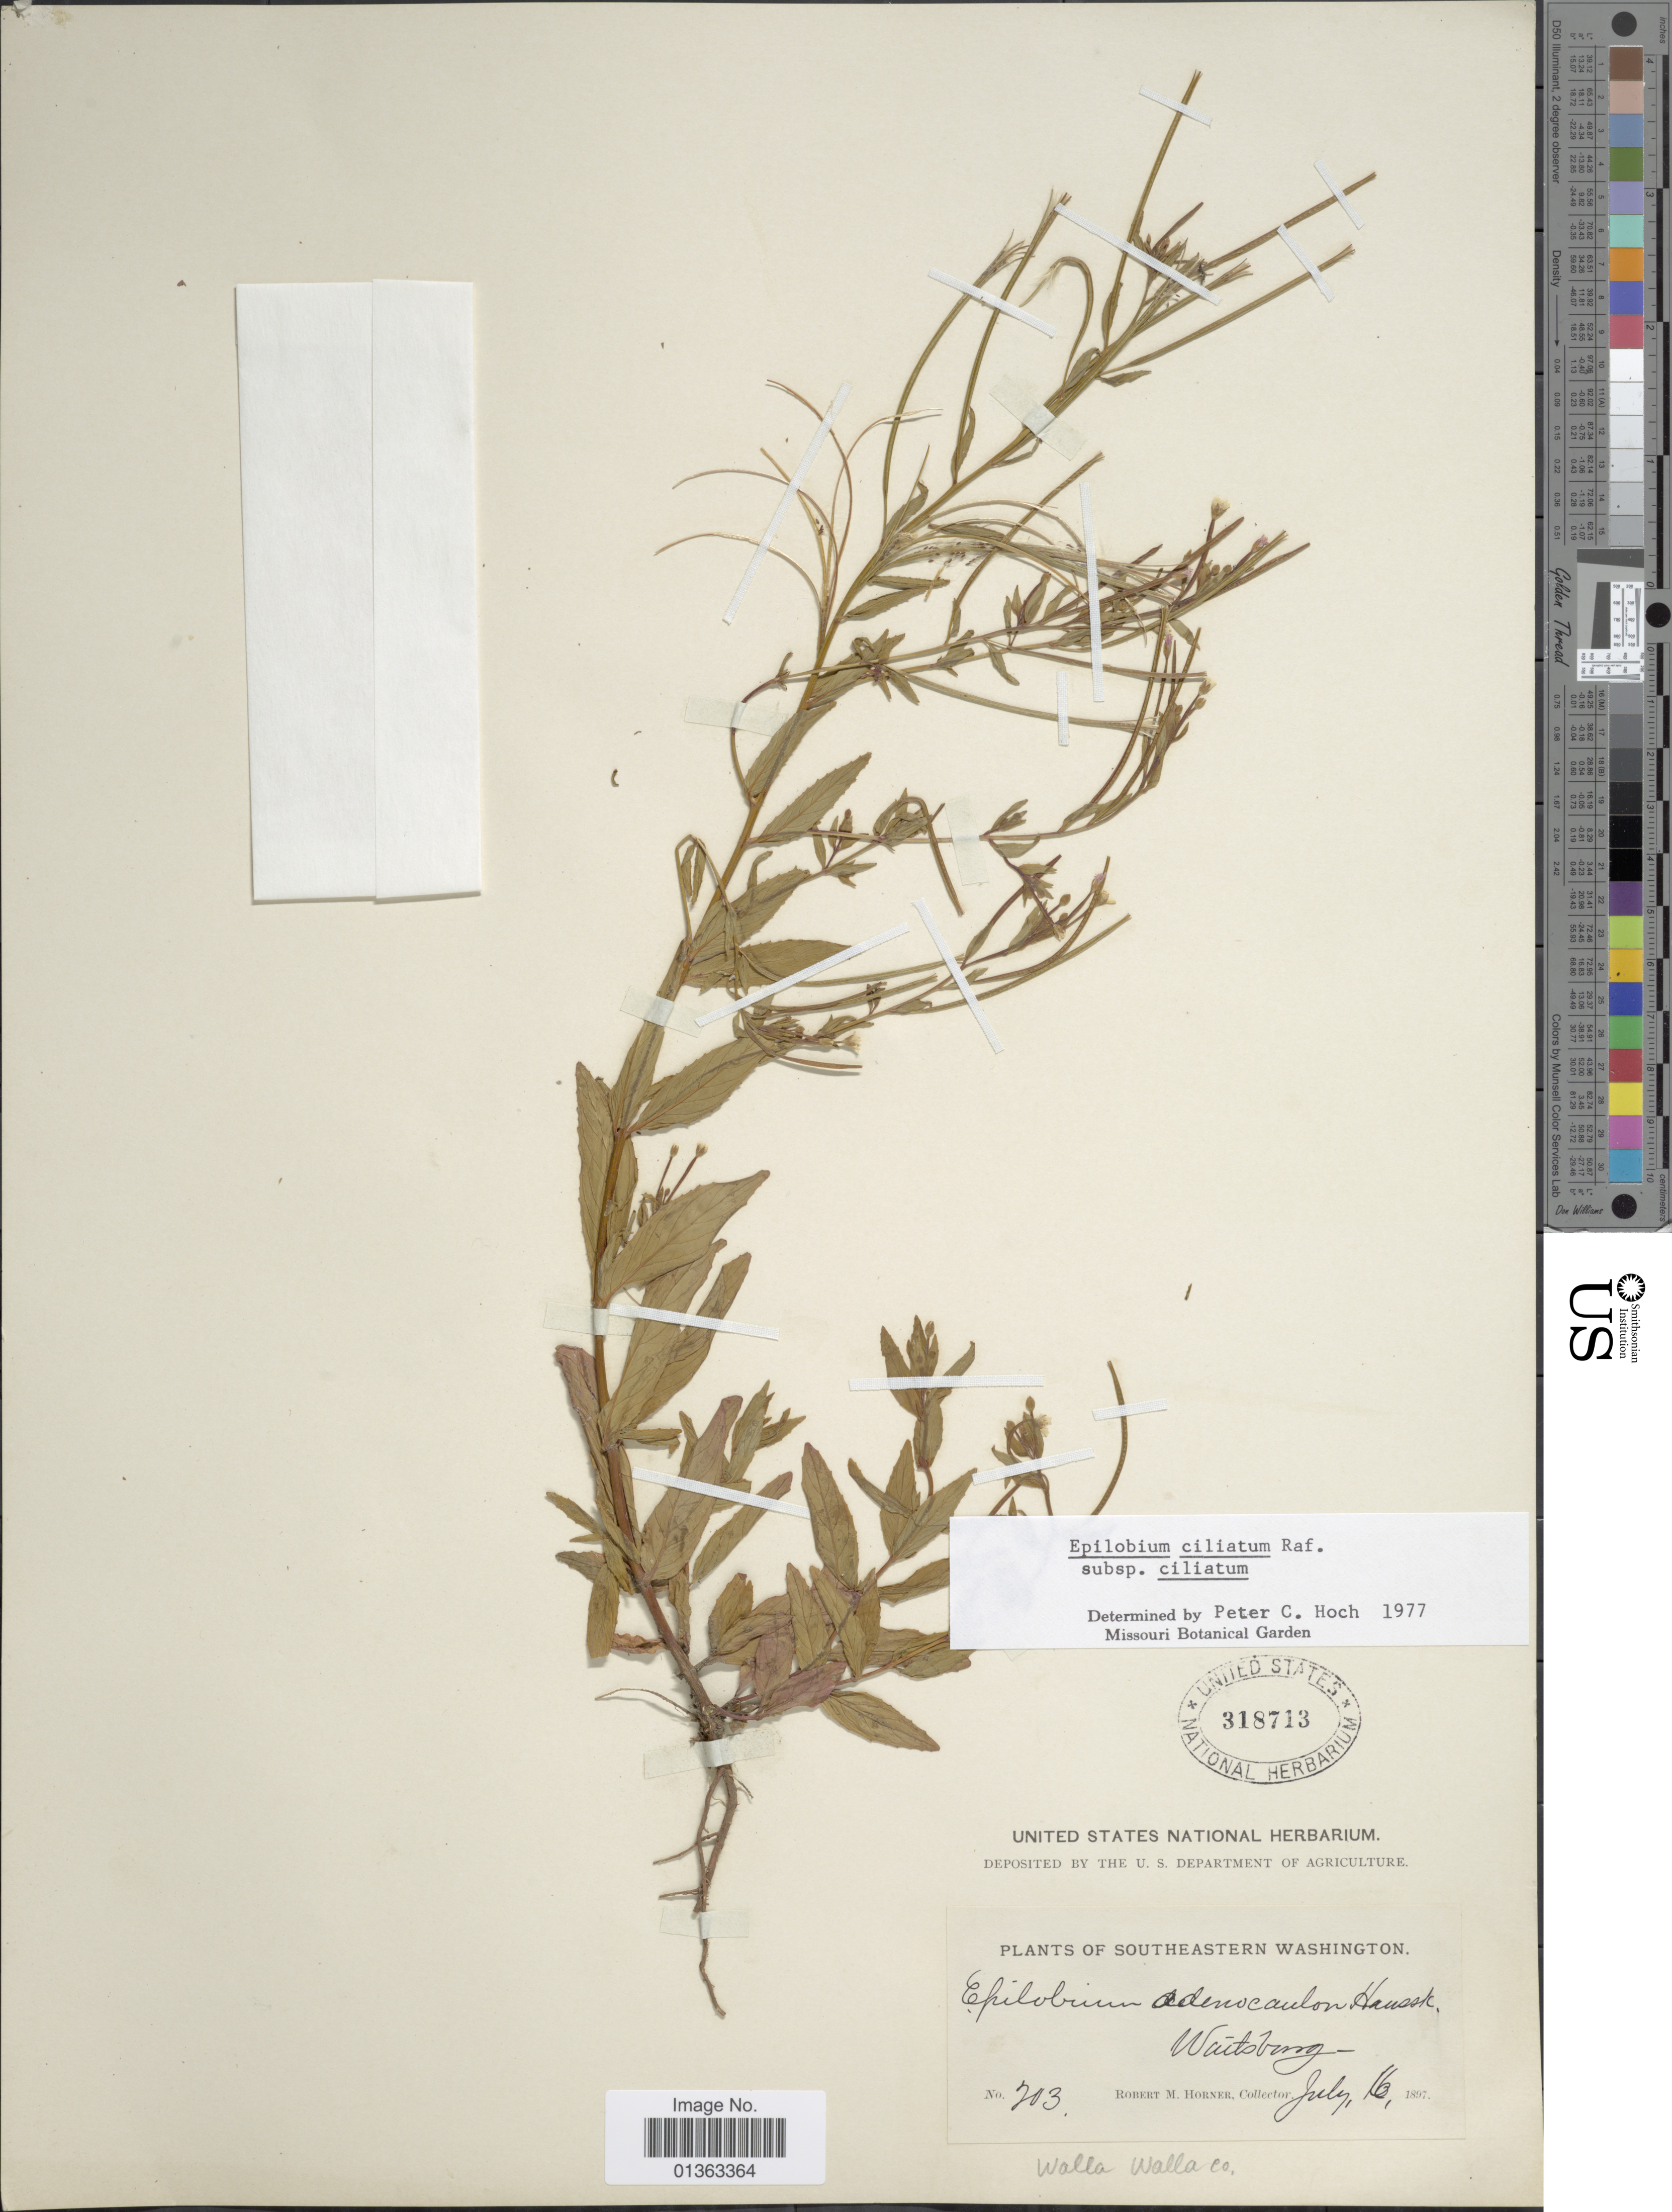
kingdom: Plantae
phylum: Tracheophyta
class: Magnoliopsida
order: Myrtales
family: Onagraceae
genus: Epilobium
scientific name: Epilobium ciliatum subsp. ciliatum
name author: Raf.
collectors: R. Horner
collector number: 203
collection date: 1897-07-16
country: United States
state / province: Washington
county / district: Walla Walla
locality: Southeastern Washington. Waitsburg.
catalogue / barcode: US 318713